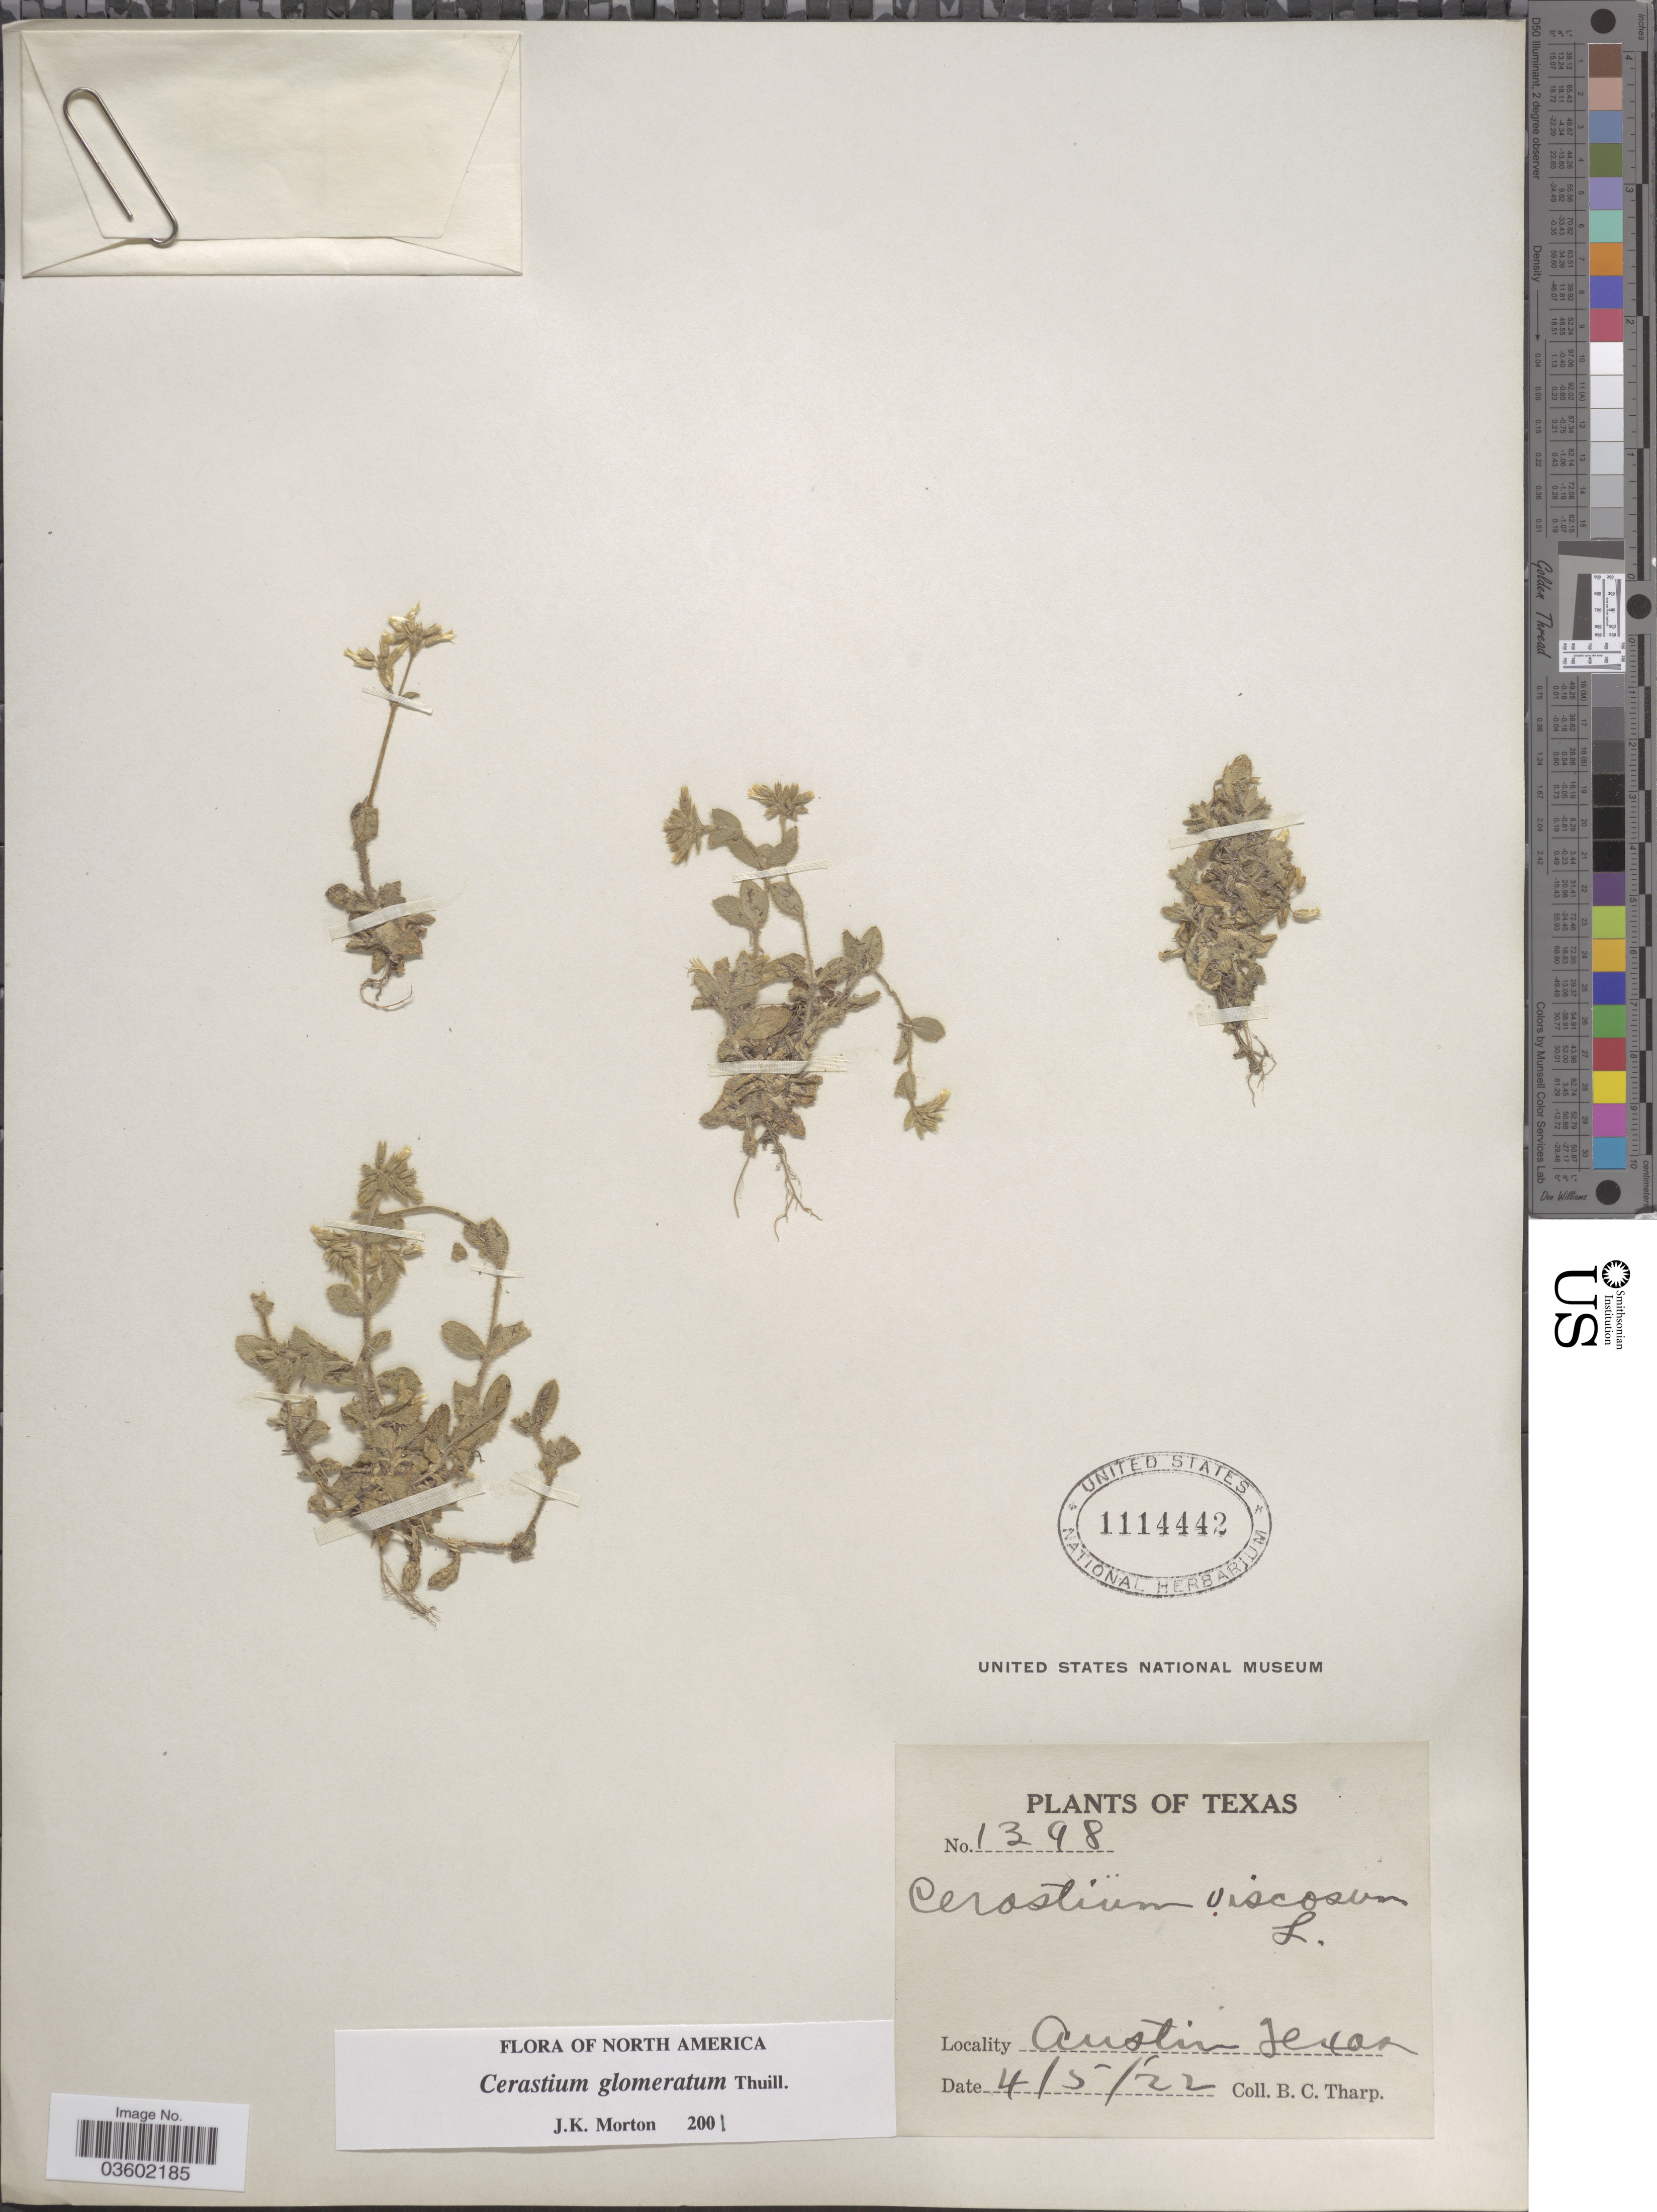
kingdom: Plantae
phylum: Tracheophyta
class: Magnoliopsida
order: Caryophyllales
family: Caryophyllaceae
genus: Cerastium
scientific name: Cerastium viscosum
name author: L.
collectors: B. C. Tharp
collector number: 1398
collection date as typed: Transcribed d/m/y: 5/4/22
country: United States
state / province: Texas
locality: Austin.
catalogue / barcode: US 1114442